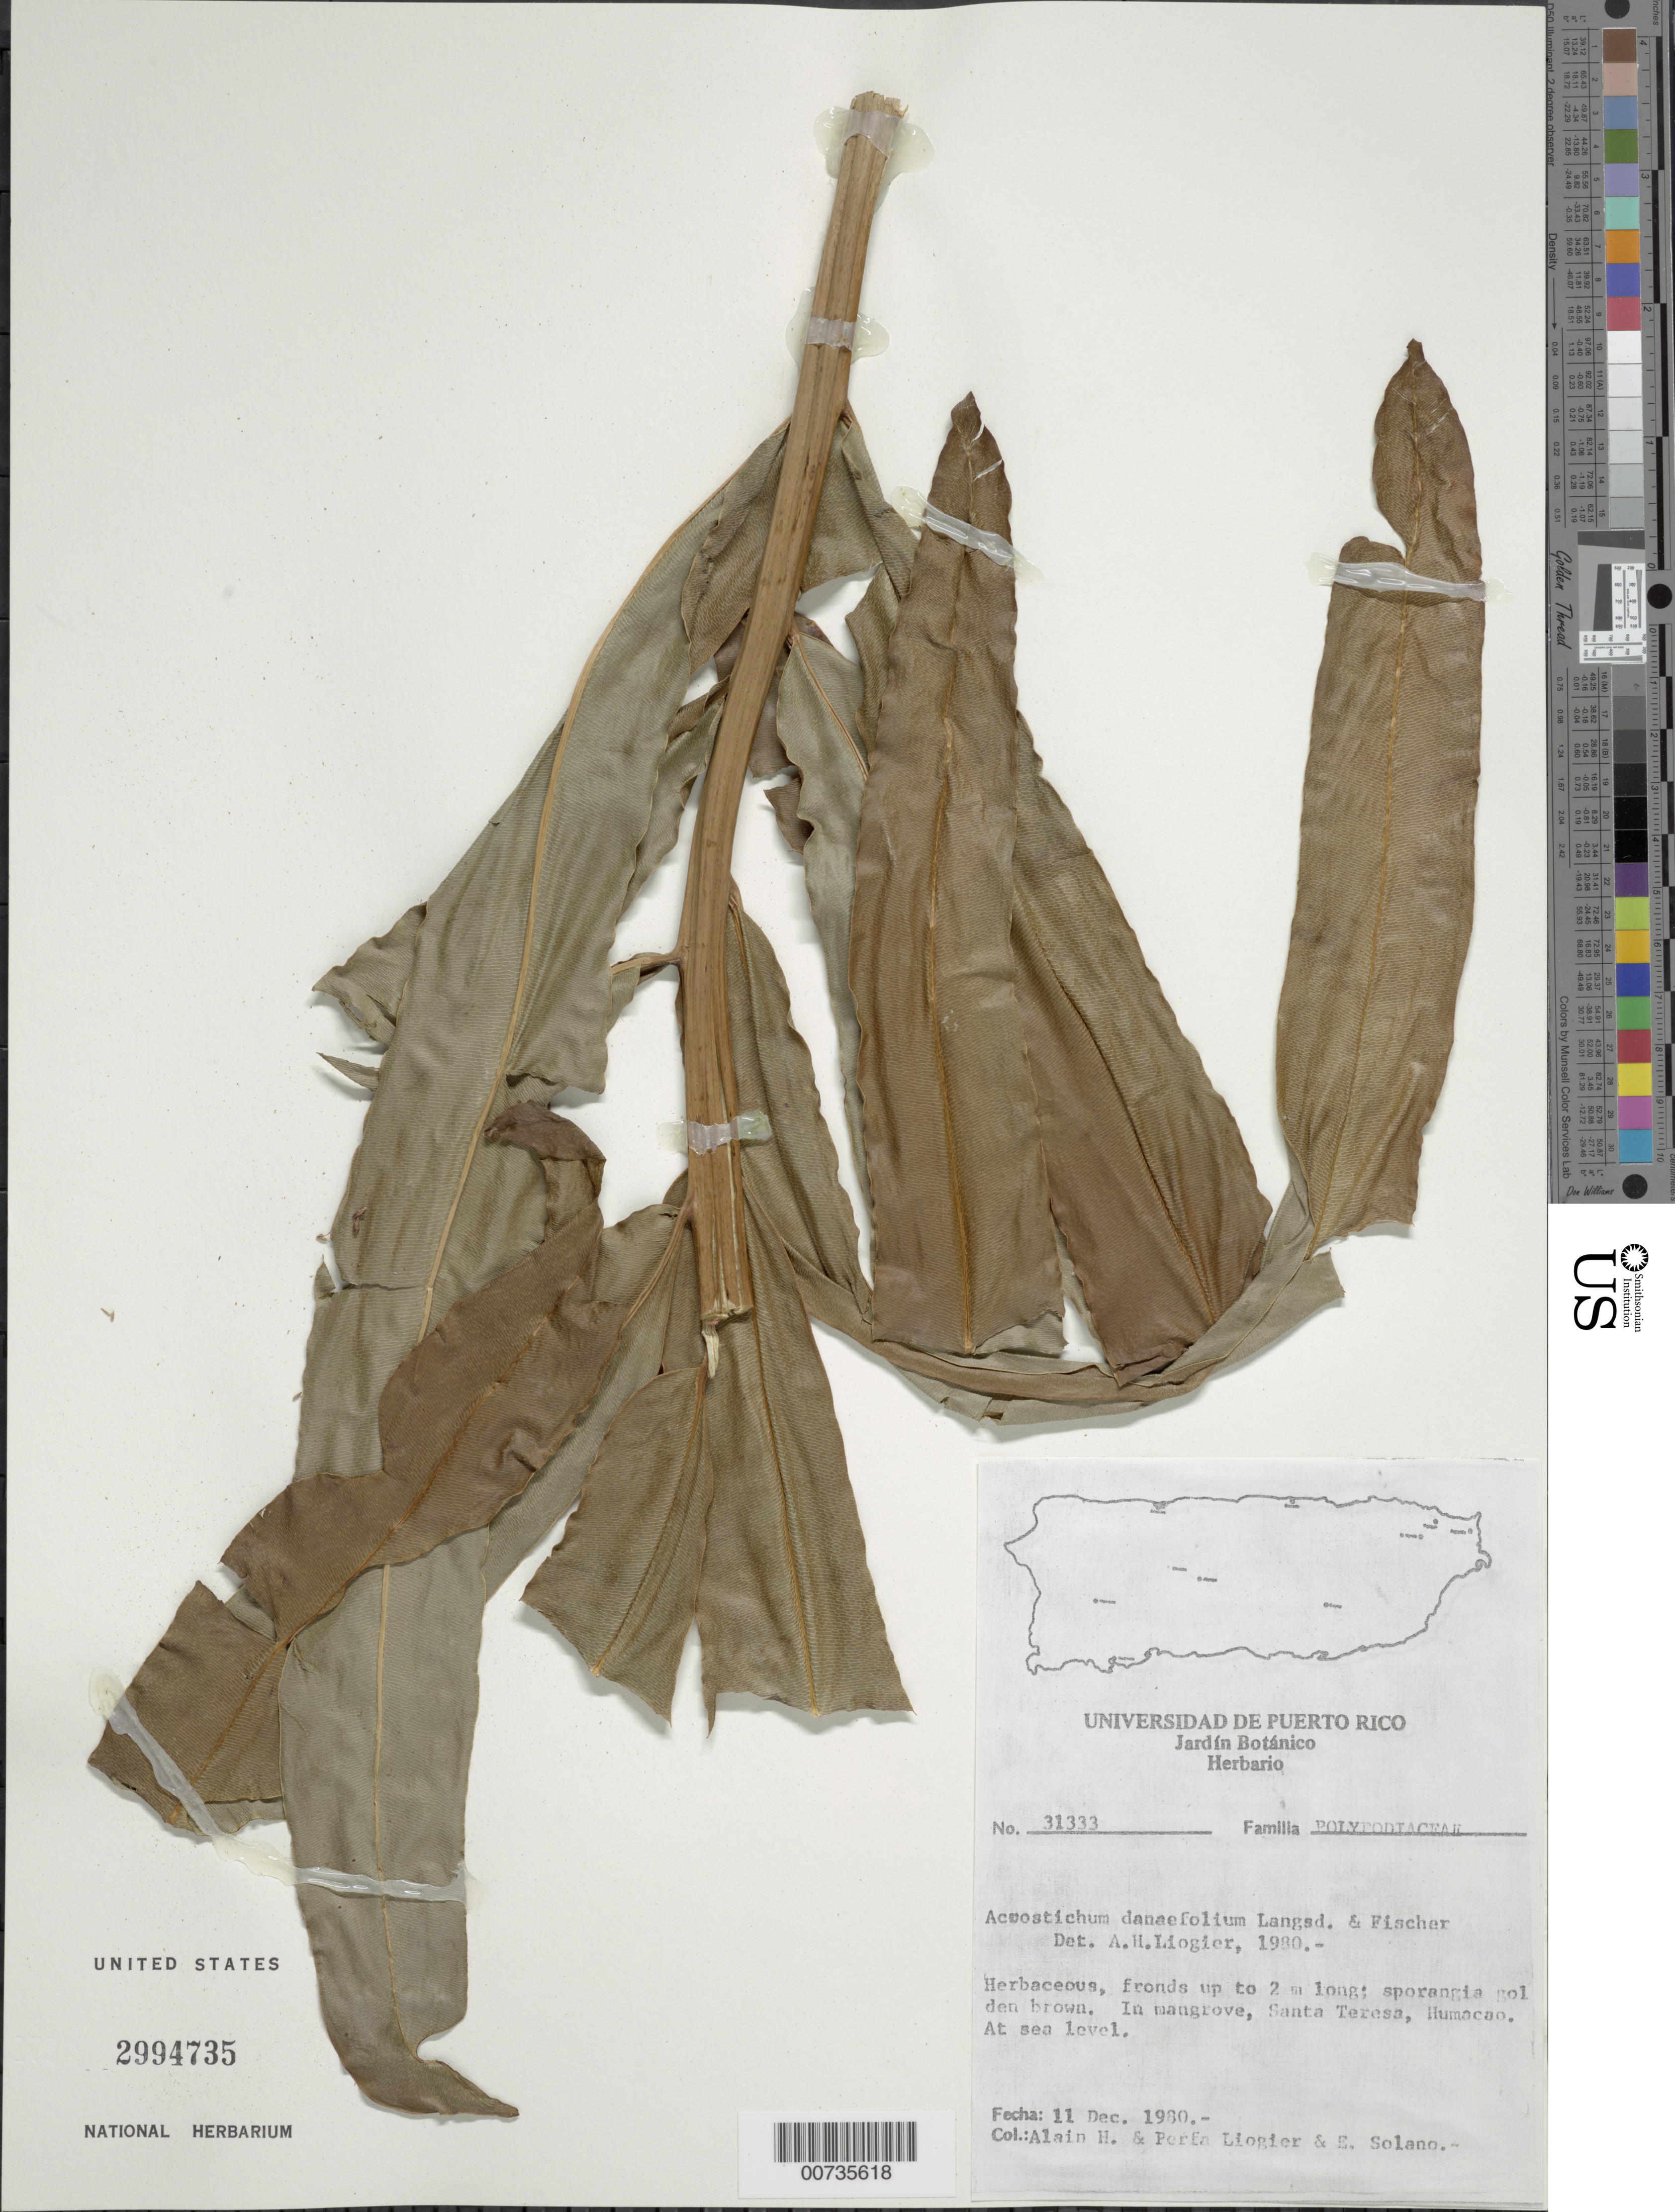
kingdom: Plantae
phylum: Tracheophyta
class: Polypodiopsida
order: Polypodiales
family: Pteridaceae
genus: Acrostichum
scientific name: Acrostichum danaeifolium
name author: Langsd. & Fisch.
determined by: Liogier, Alain H.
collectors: A. H. Liogier, M. P. Liogier & E. Solano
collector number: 31333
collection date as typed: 11 Dec 1980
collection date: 1980-12-11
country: Puerto Rico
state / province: Humacao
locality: Santa Teresa, Humacao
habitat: Mangrove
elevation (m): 0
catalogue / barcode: US 2994735